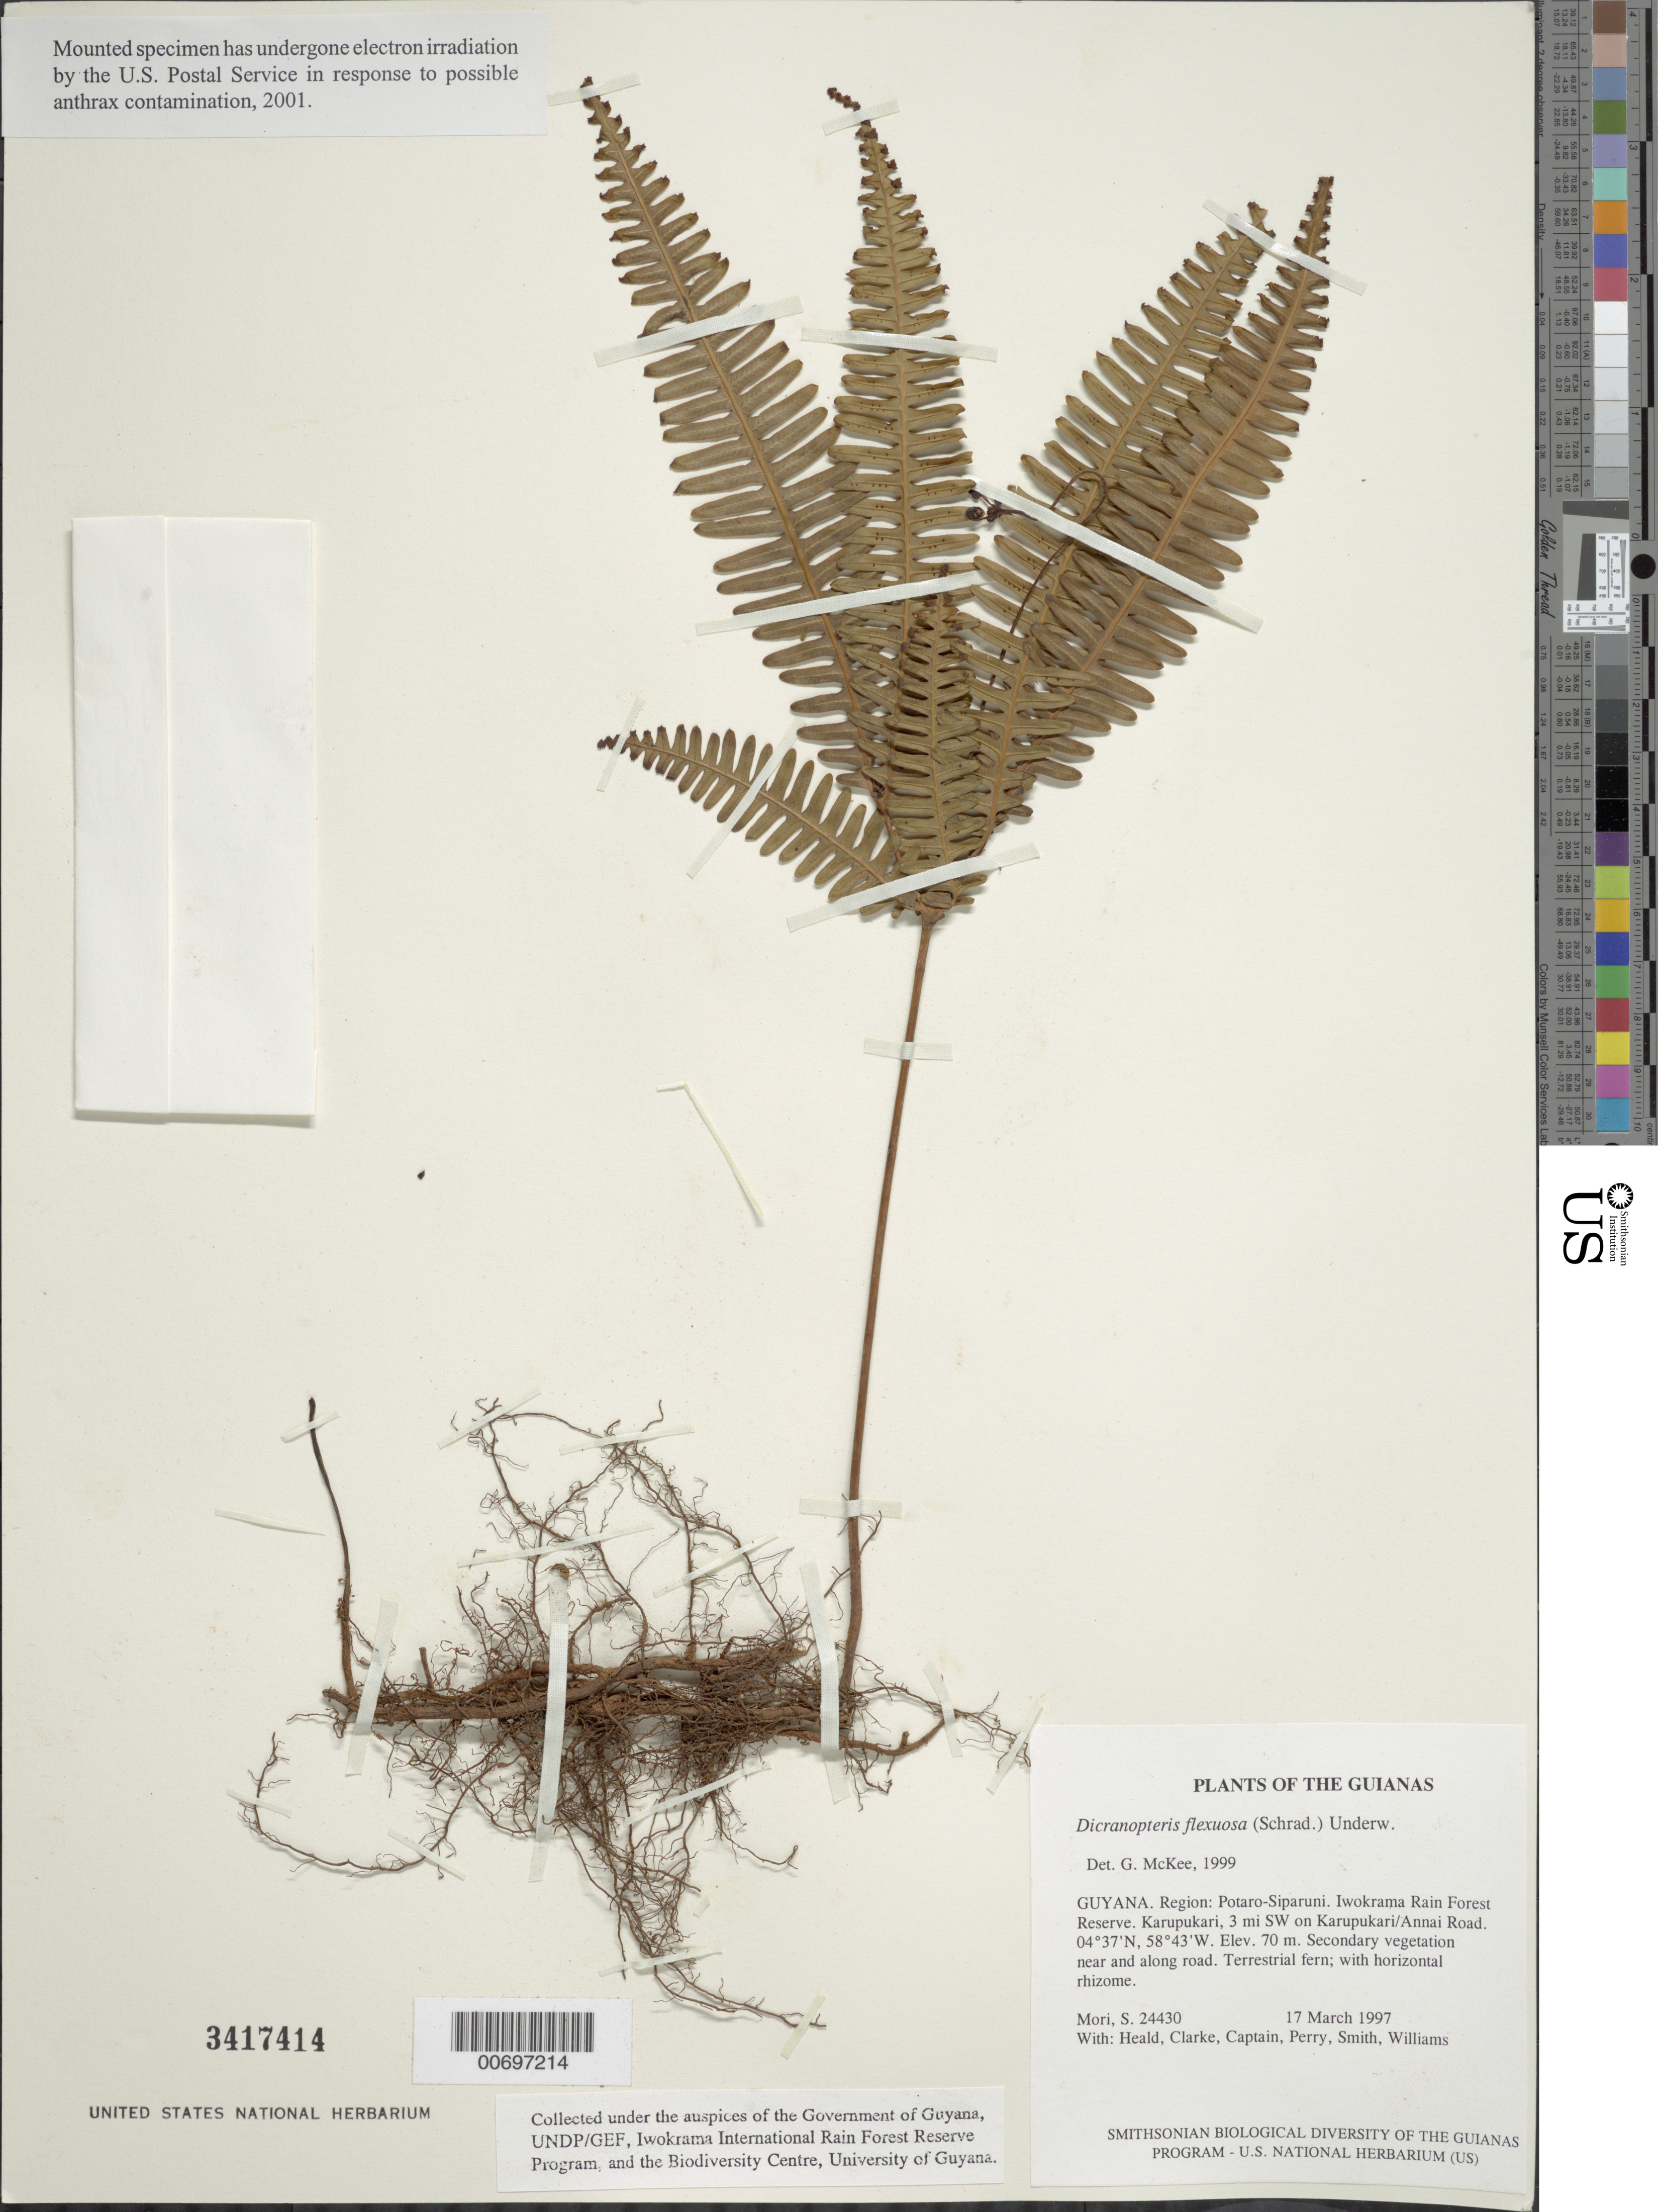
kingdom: Plantae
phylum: Tracheophyta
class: Polypodiopsida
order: Gleicheniales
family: Gleicheniaceae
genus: Dicranopteris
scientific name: Dicranopteris flexuosa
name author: (Schrad.) Underw.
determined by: McKee, G. S., (US), NMNH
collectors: S. Mori, S. Heald, D. Clarke, C. Captain, C. Perry, -- Smith & R. Williams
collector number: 24430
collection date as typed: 17 March 1997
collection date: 1997-03-17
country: Guyana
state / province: Potaro-Siparuni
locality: Iwokrama Rain Forest Reserve. Karupukari, 3 mi SW on Karupukari/Annai Road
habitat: Secondary vegetation near and along road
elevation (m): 70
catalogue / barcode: US 3417414